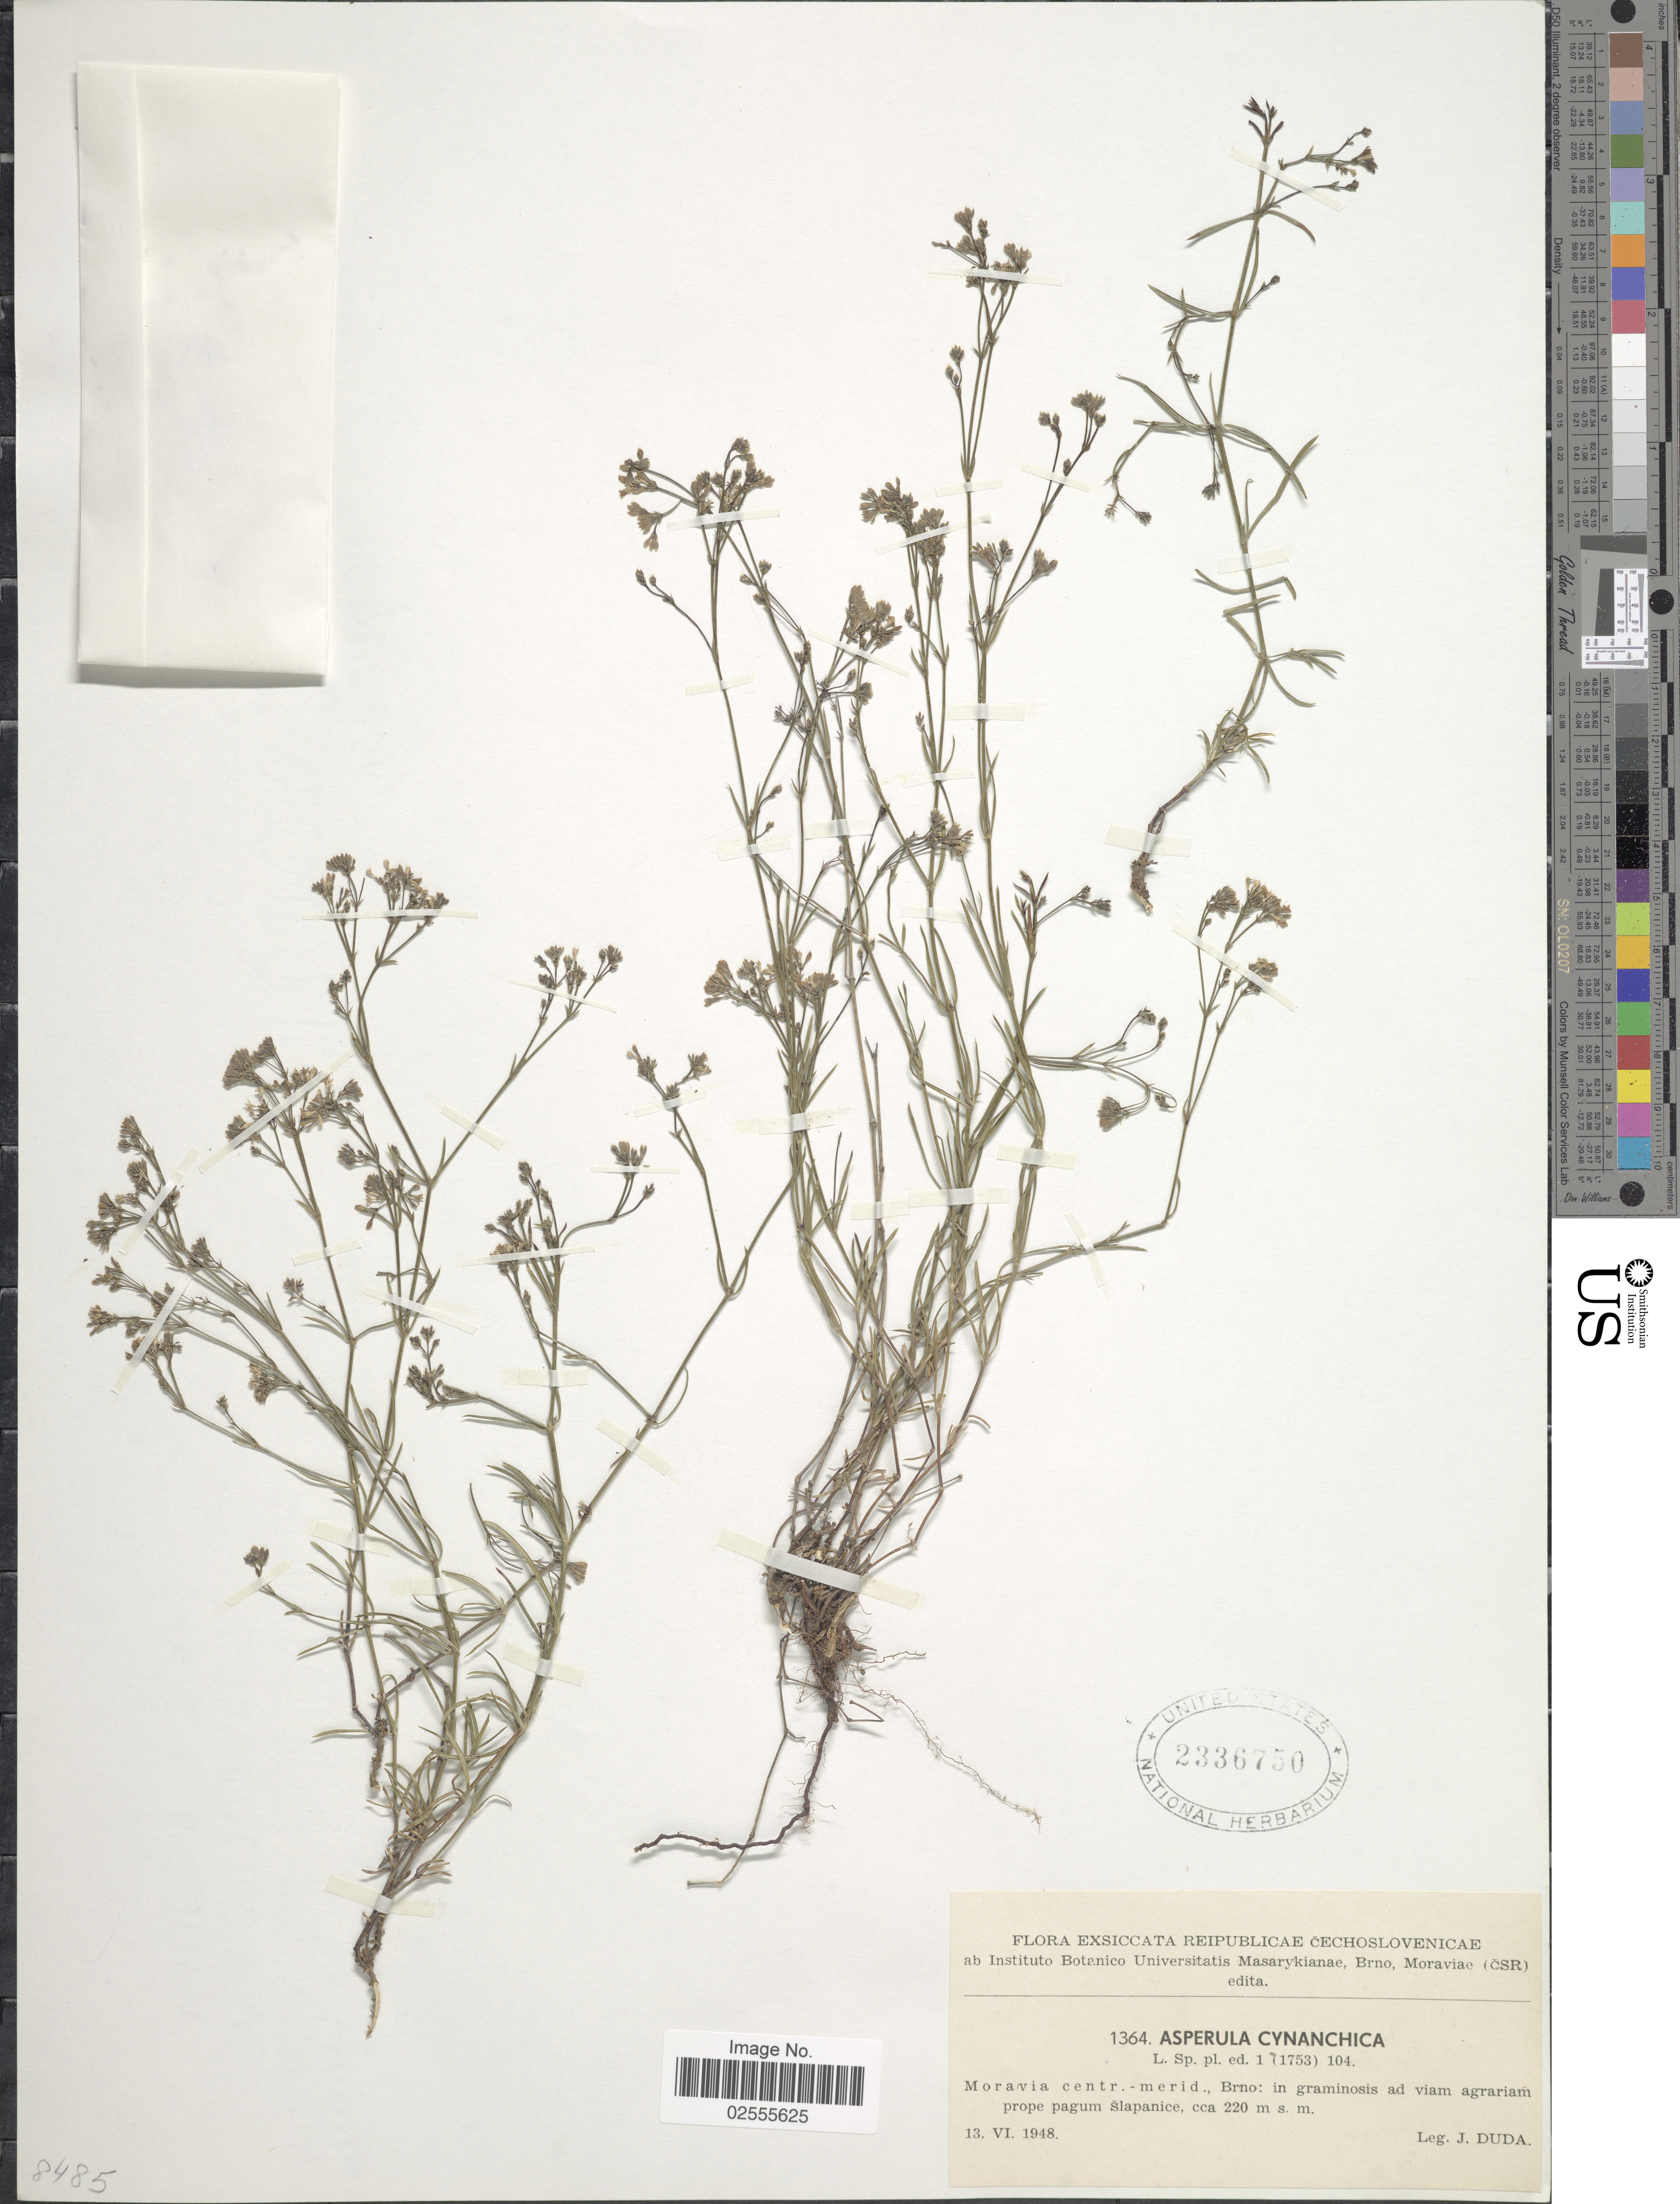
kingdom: Plantae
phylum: Tracheophyta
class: Magnoliopsida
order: Gentianales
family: Rubiaceae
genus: Asperula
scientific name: Asperula cynanchica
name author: L.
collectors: J. Duda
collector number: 1364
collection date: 1948-06-13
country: Czechia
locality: Reipublicae Chechoslovenicae, Moravia cent.-merid., Brno: in graminosis ad viam agrariam prope pagum Slapanice.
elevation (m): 220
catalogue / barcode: US 2336750